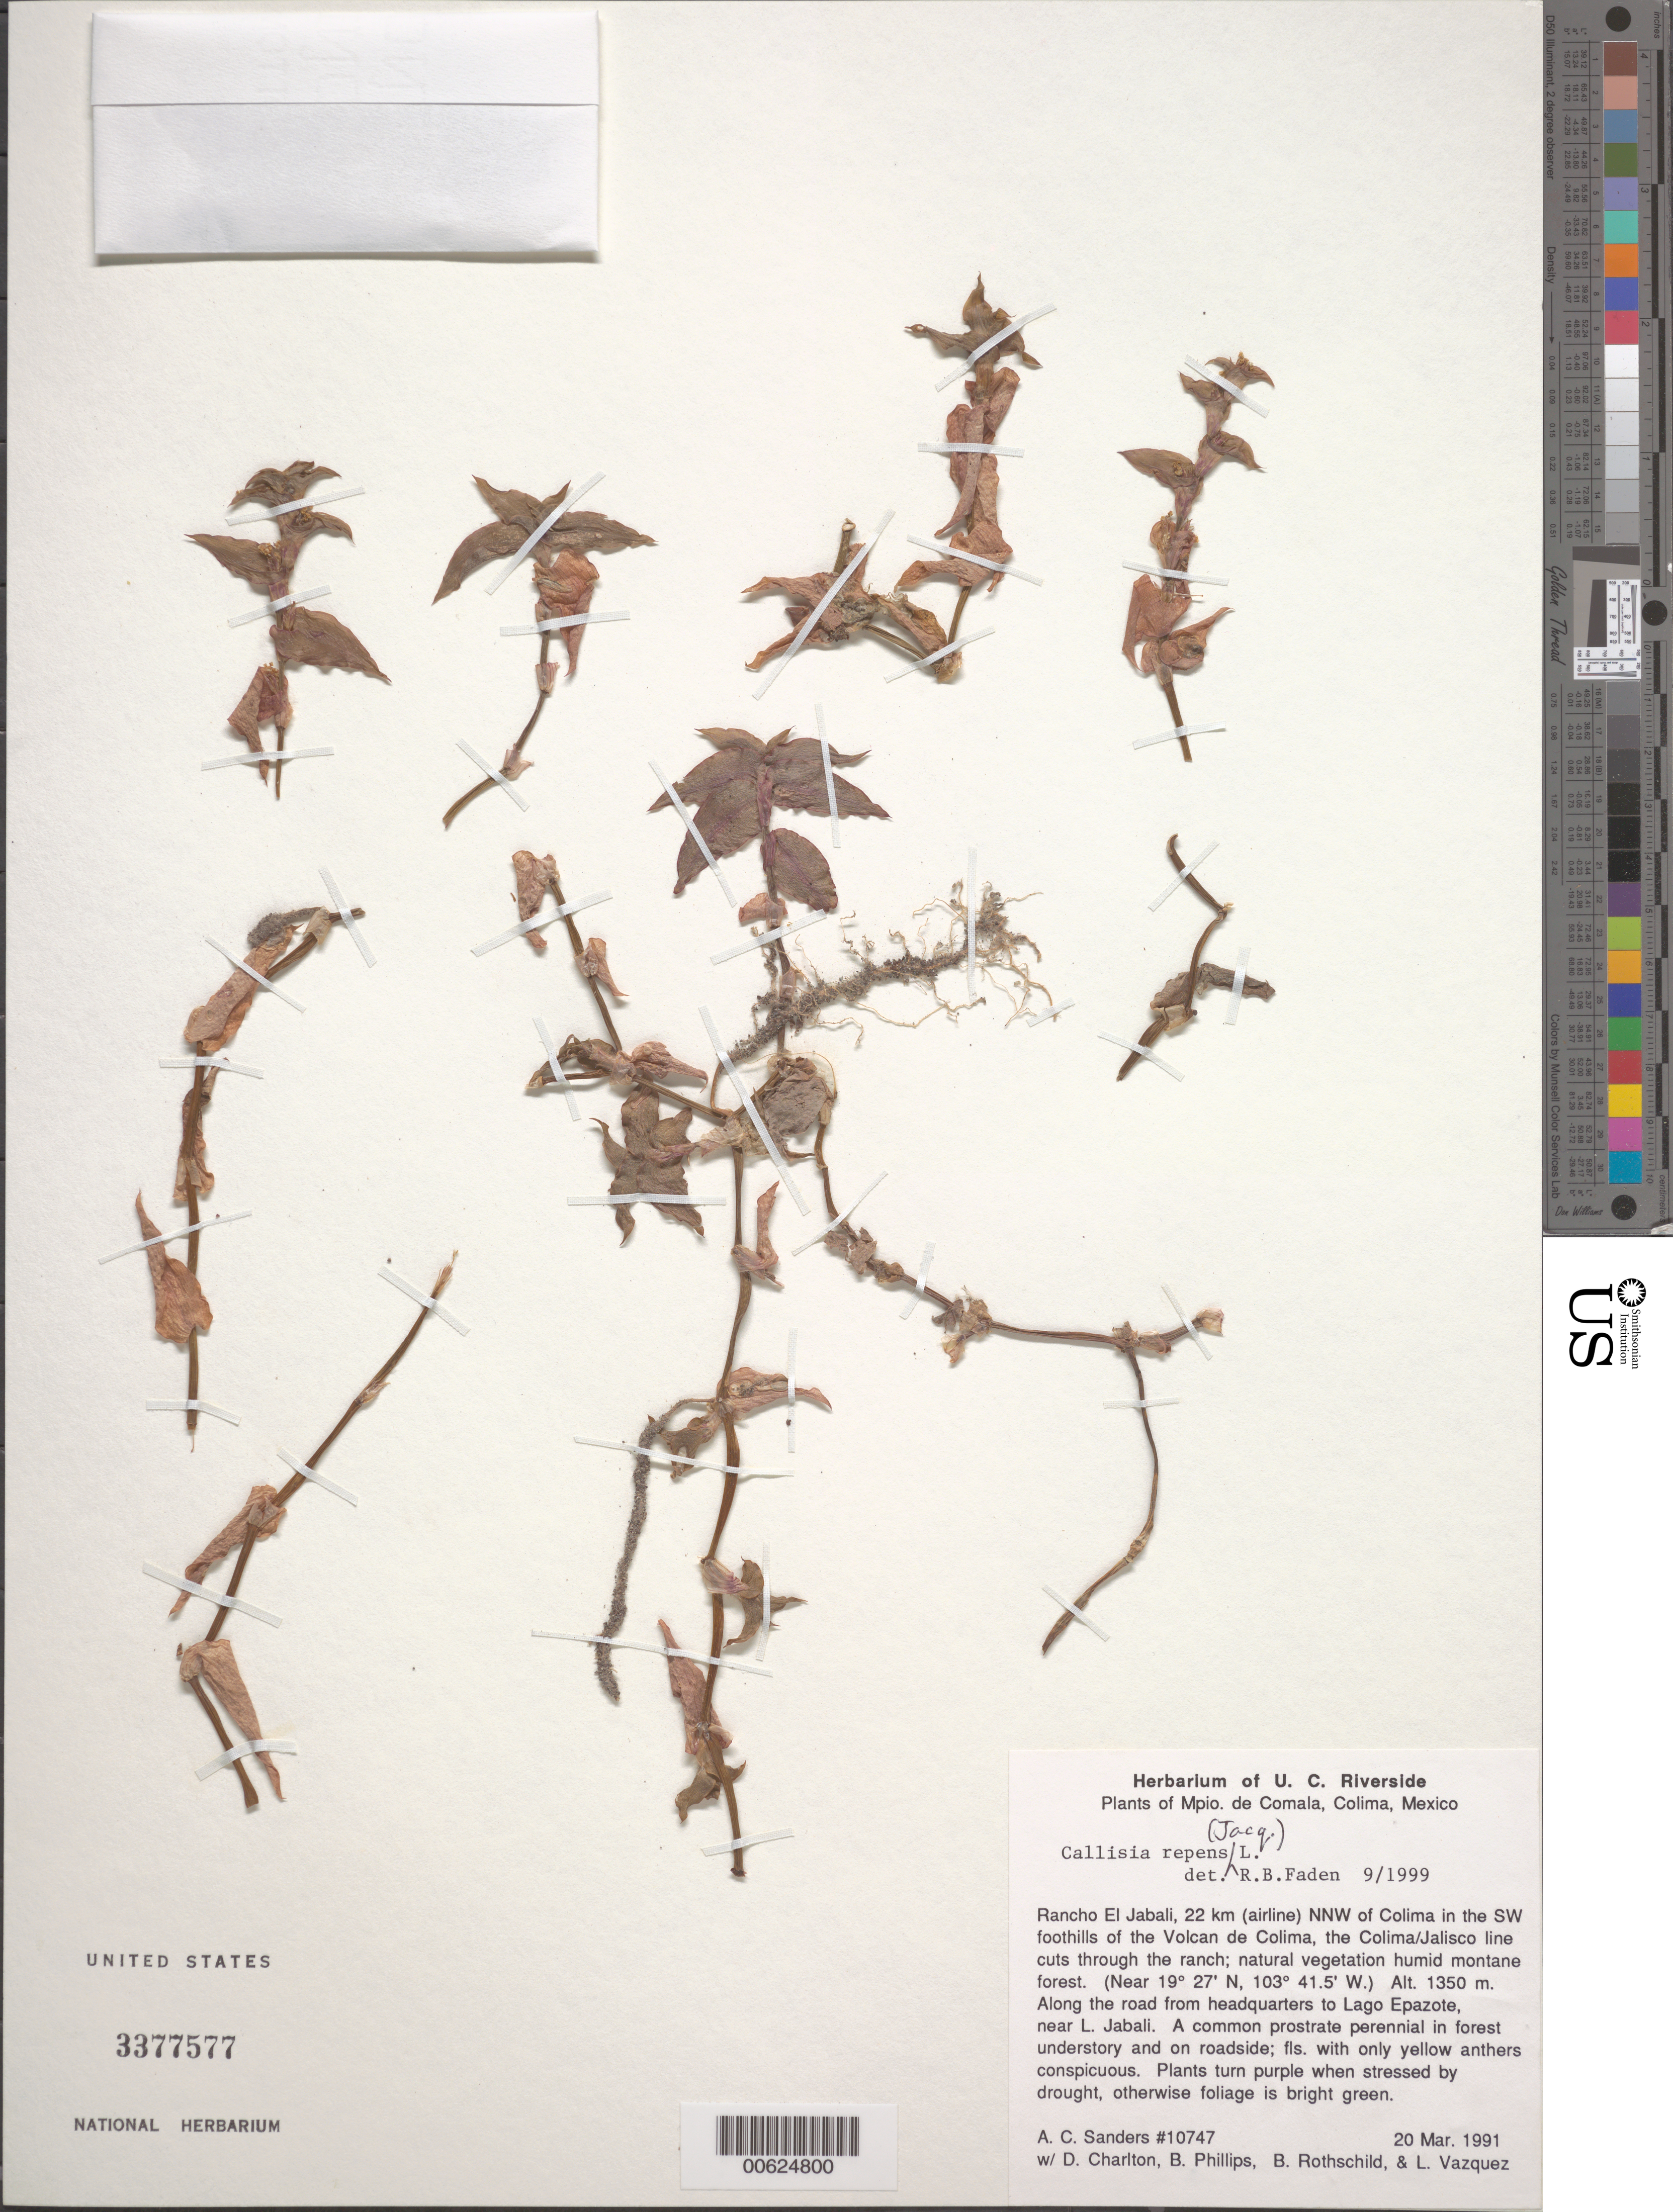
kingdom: Plantae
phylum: Tracheophyta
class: Liliopsida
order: Commelinales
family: Commelinaceae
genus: Callisia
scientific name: Callisia repens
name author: (Jacq.) L.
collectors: A. Sanders, D. Charlton, B. L. Phillips, B. Rothschild & L. Vazquez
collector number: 10747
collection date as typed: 20 Mar 1991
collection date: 1991-03-20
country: Mexico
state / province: Colima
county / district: Comala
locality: Rancho El Jabali, NNW of Colima SW foothills of the Volcan de Colima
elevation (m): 1350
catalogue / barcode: US 3377577